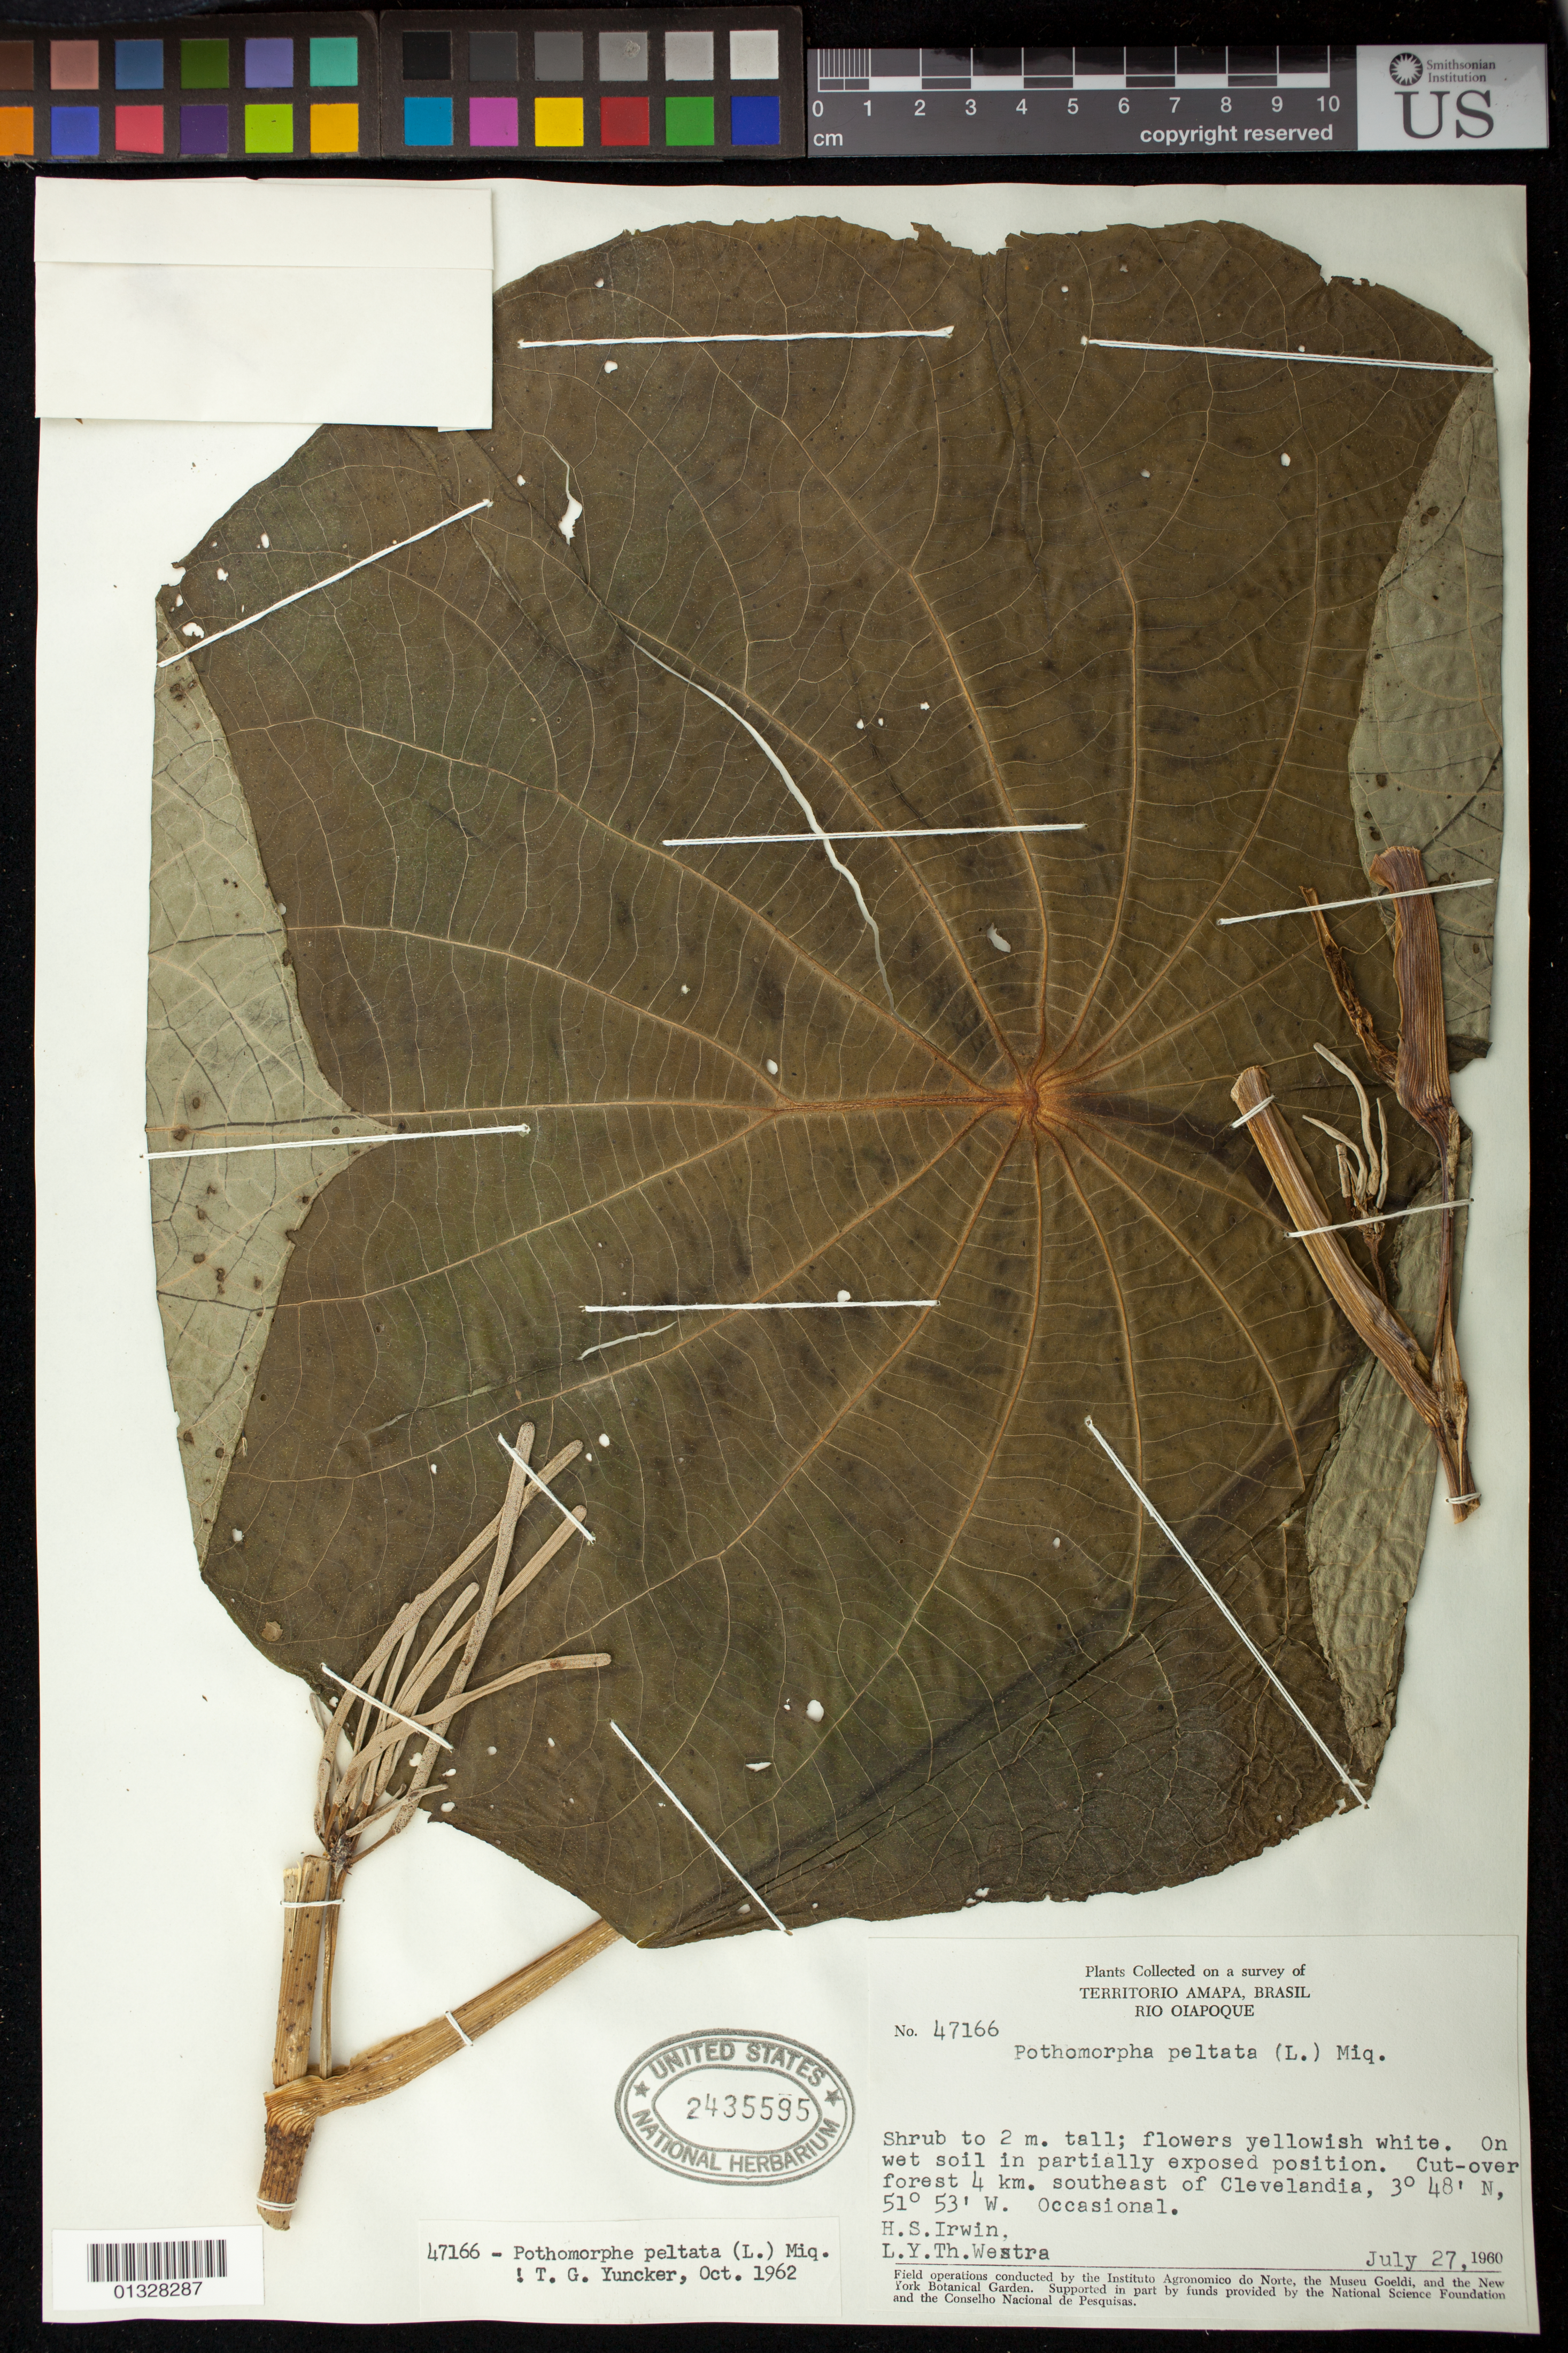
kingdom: Plantae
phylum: Tracheophyta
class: Magnoliopsida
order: Piperales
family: Piperaceae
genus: Piper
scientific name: Piper peltatum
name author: L.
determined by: Strong, M. T., (US), Smithsonian Institution - National Museum of Natural History (UNITED STATES)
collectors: H. Irwin & L. Y. T. Westra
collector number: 47166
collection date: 1960-07-27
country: Brazil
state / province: Amapá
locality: Cut-over forest 4km southeast of Clevelandia.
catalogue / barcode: US 2435595